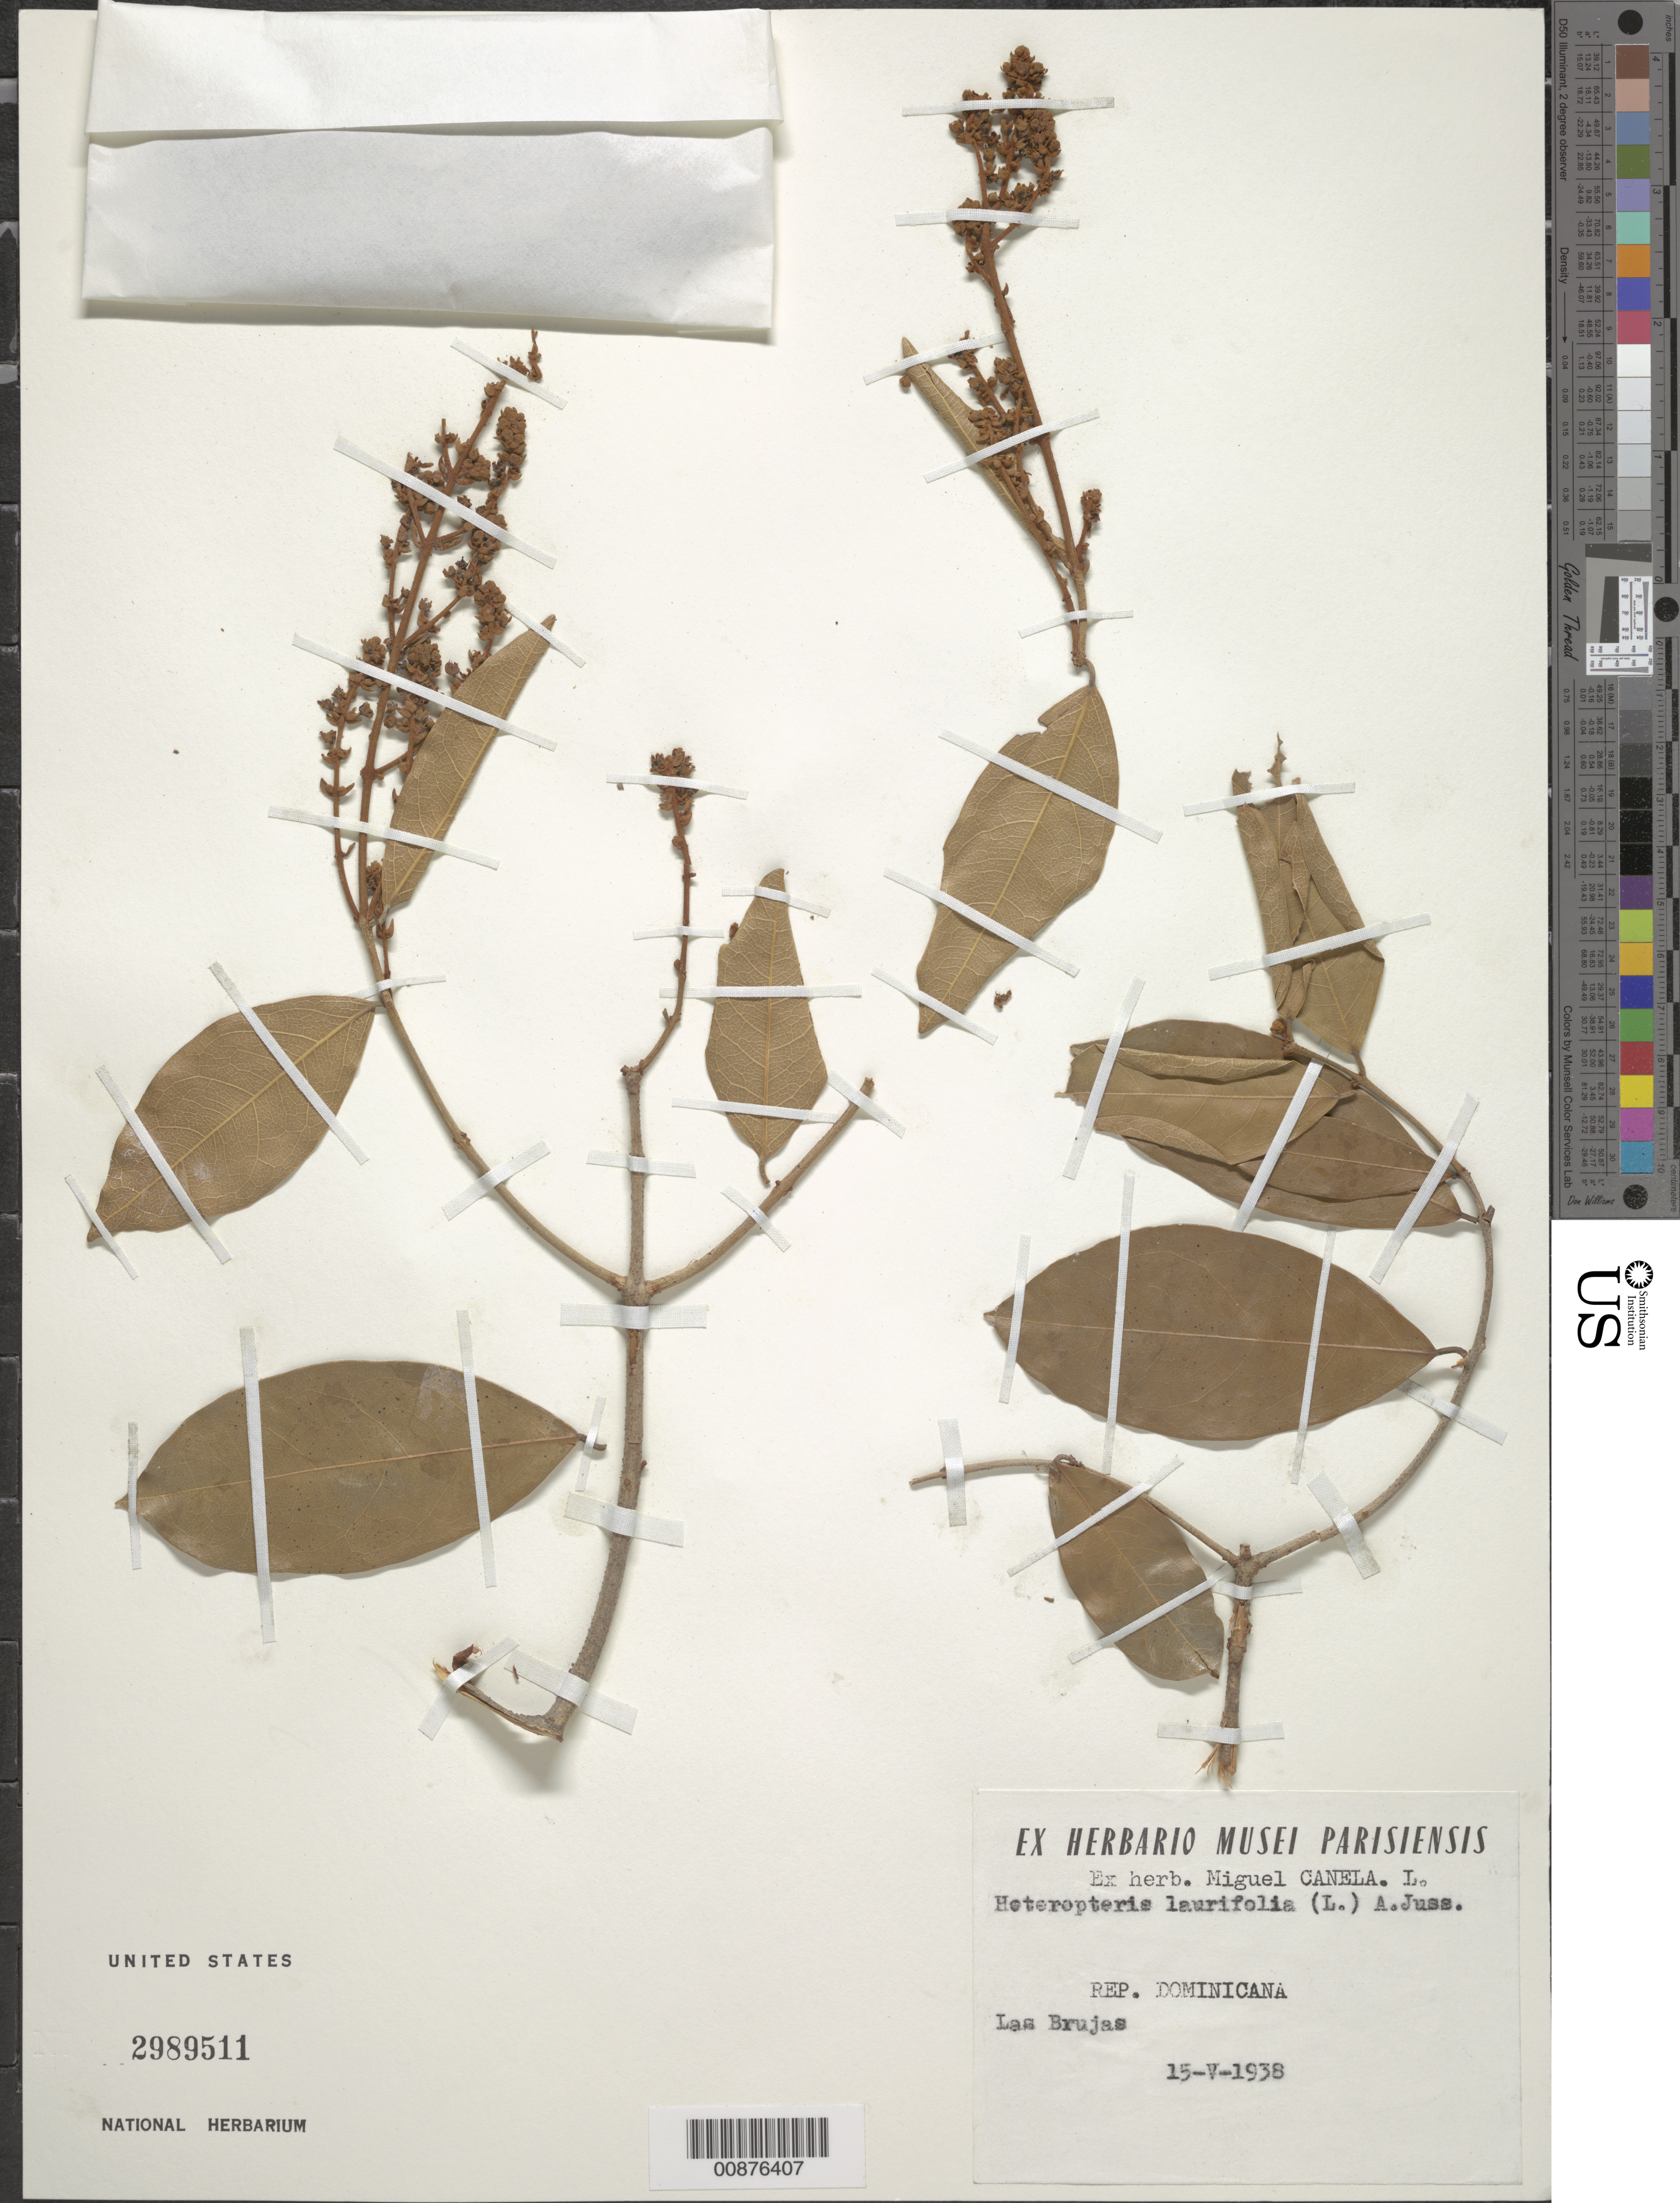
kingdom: Plantae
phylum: Tracheophyta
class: Magnoliopsida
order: Malpighiales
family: Malpighiaceae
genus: Heteropterys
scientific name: Heteropterys laurifolia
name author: (L.) A. Juss.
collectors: ex herb. M. Canela-L.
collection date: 1938-05-15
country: Dominican Republic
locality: Las Brujas.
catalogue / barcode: US 2989511